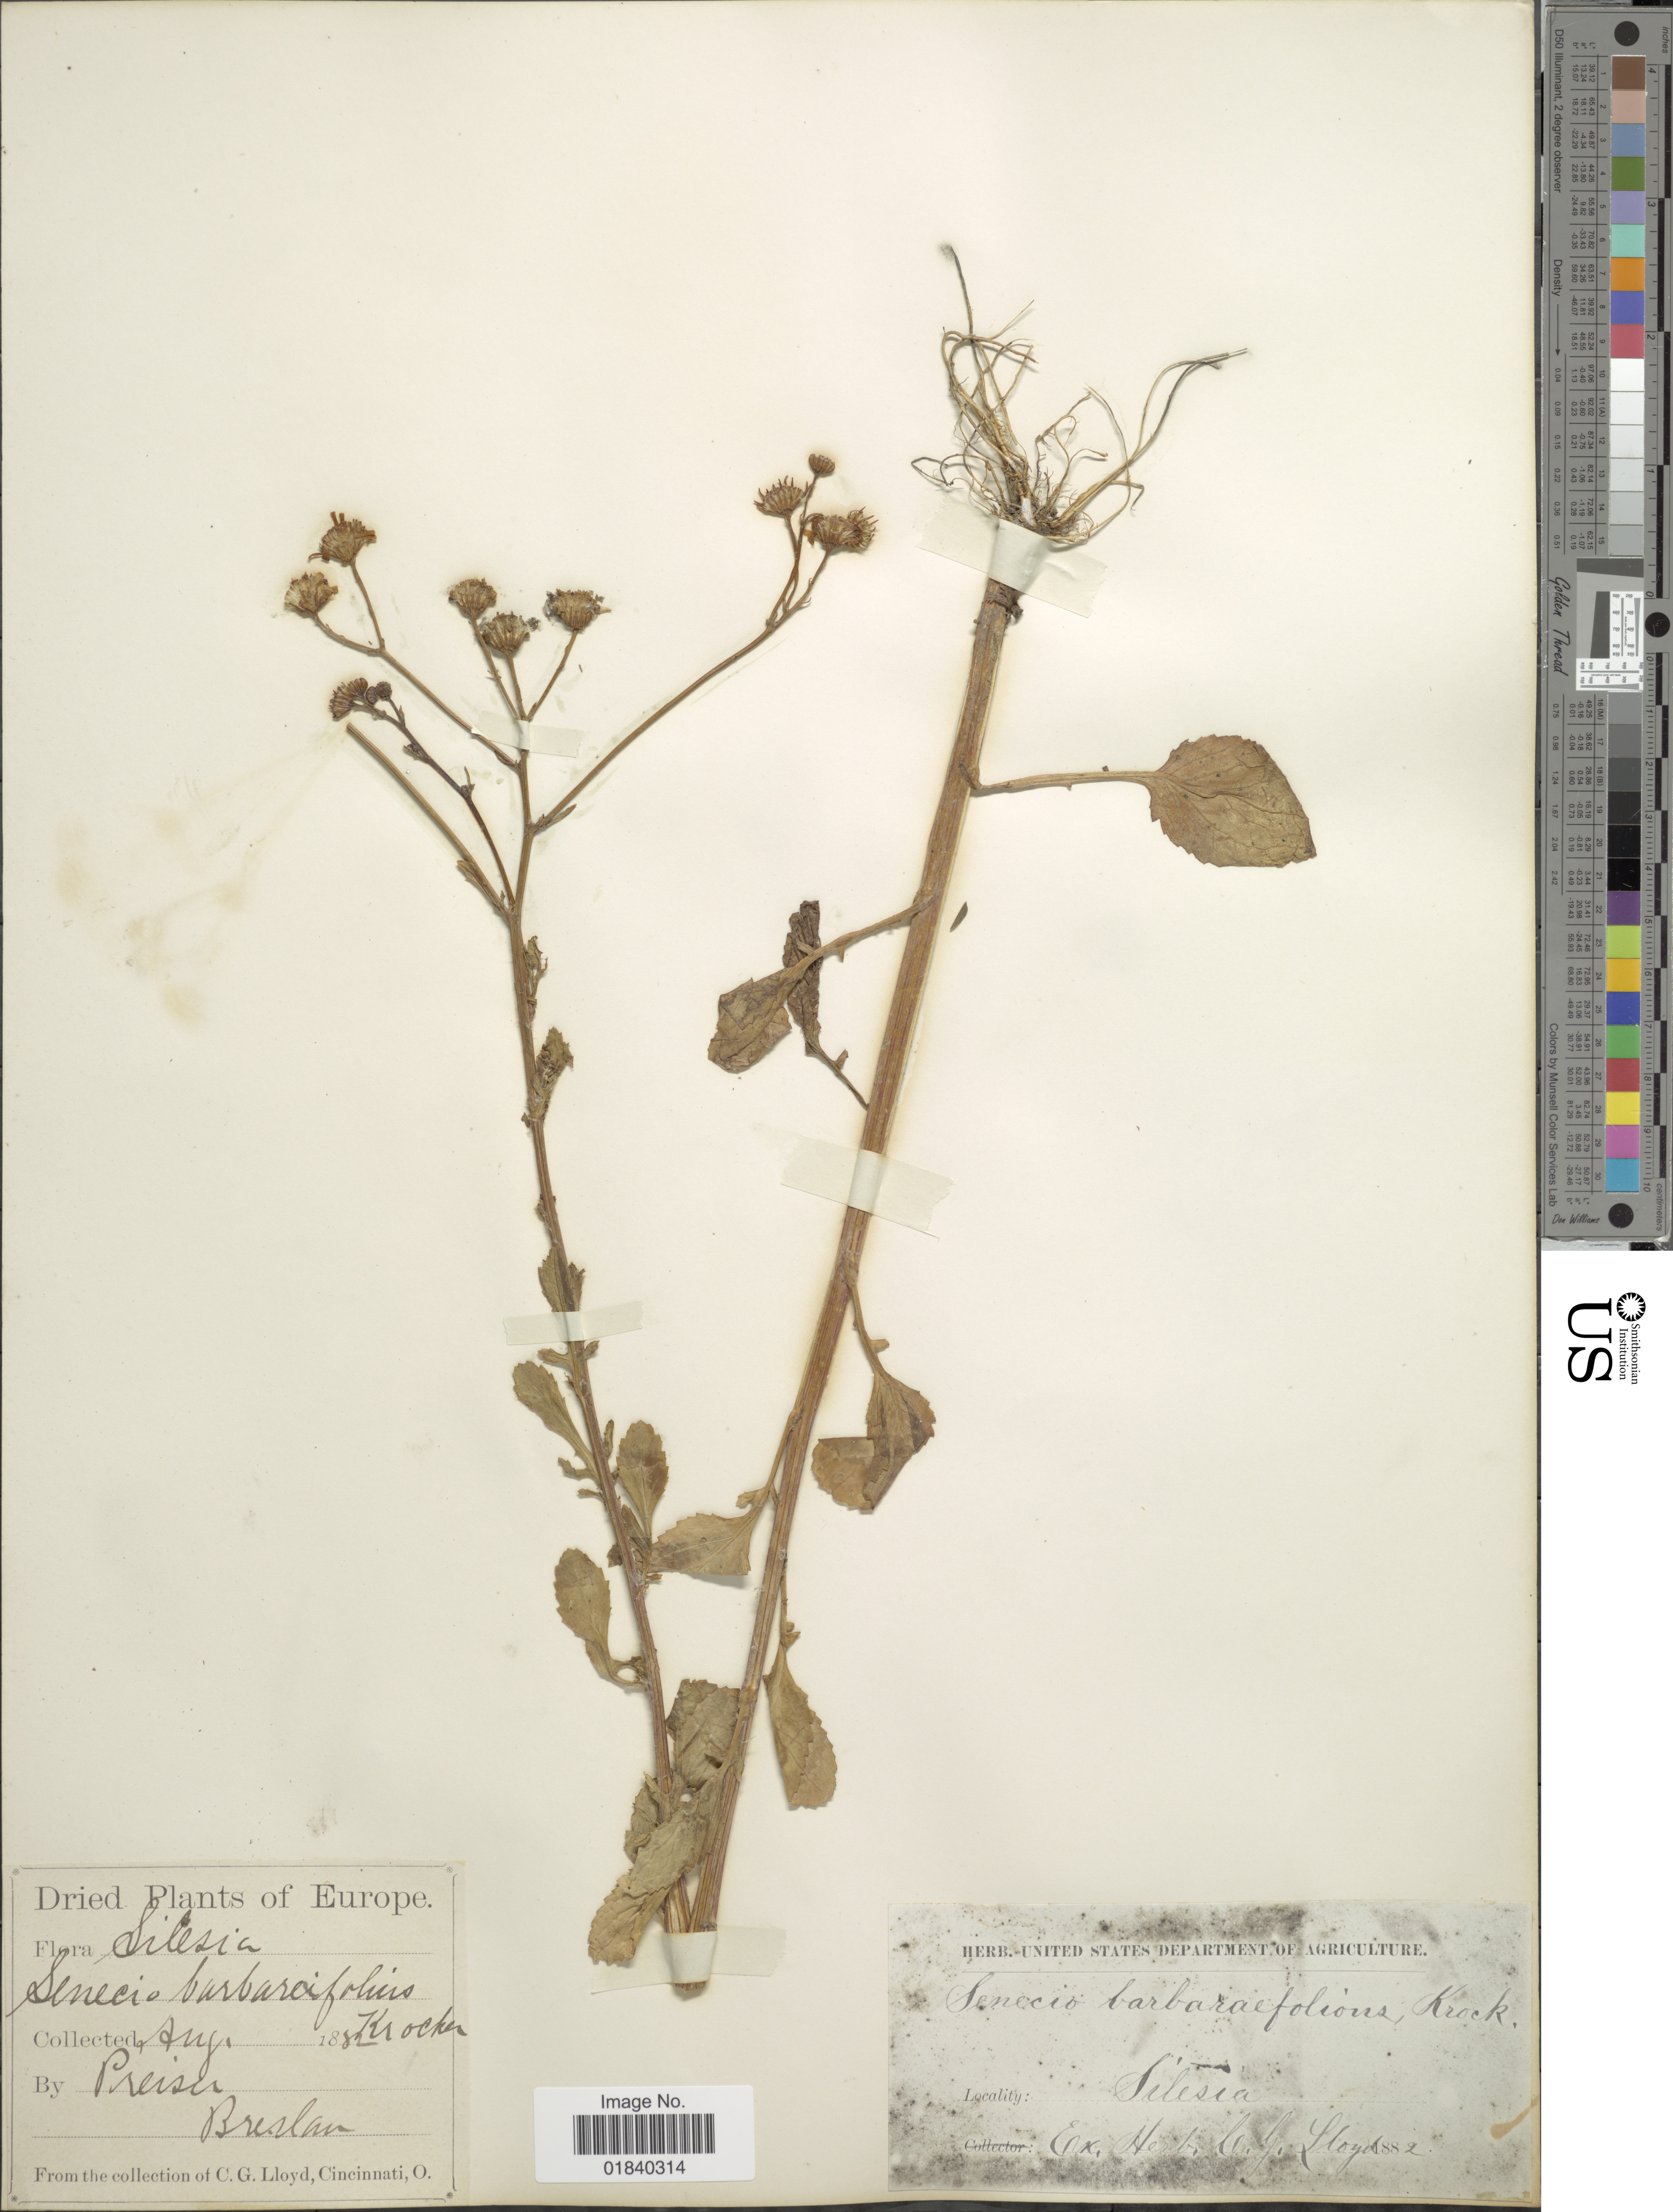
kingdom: Plantae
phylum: Tracheophyta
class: Magnoliopsida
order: Asterales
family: Asteraceae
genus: Senecio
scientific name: Senecio barbareifolius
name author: Turcz.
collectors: Preisei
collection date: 1882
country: Poland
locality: Ang. Breslau, Silesia. [interpreted]